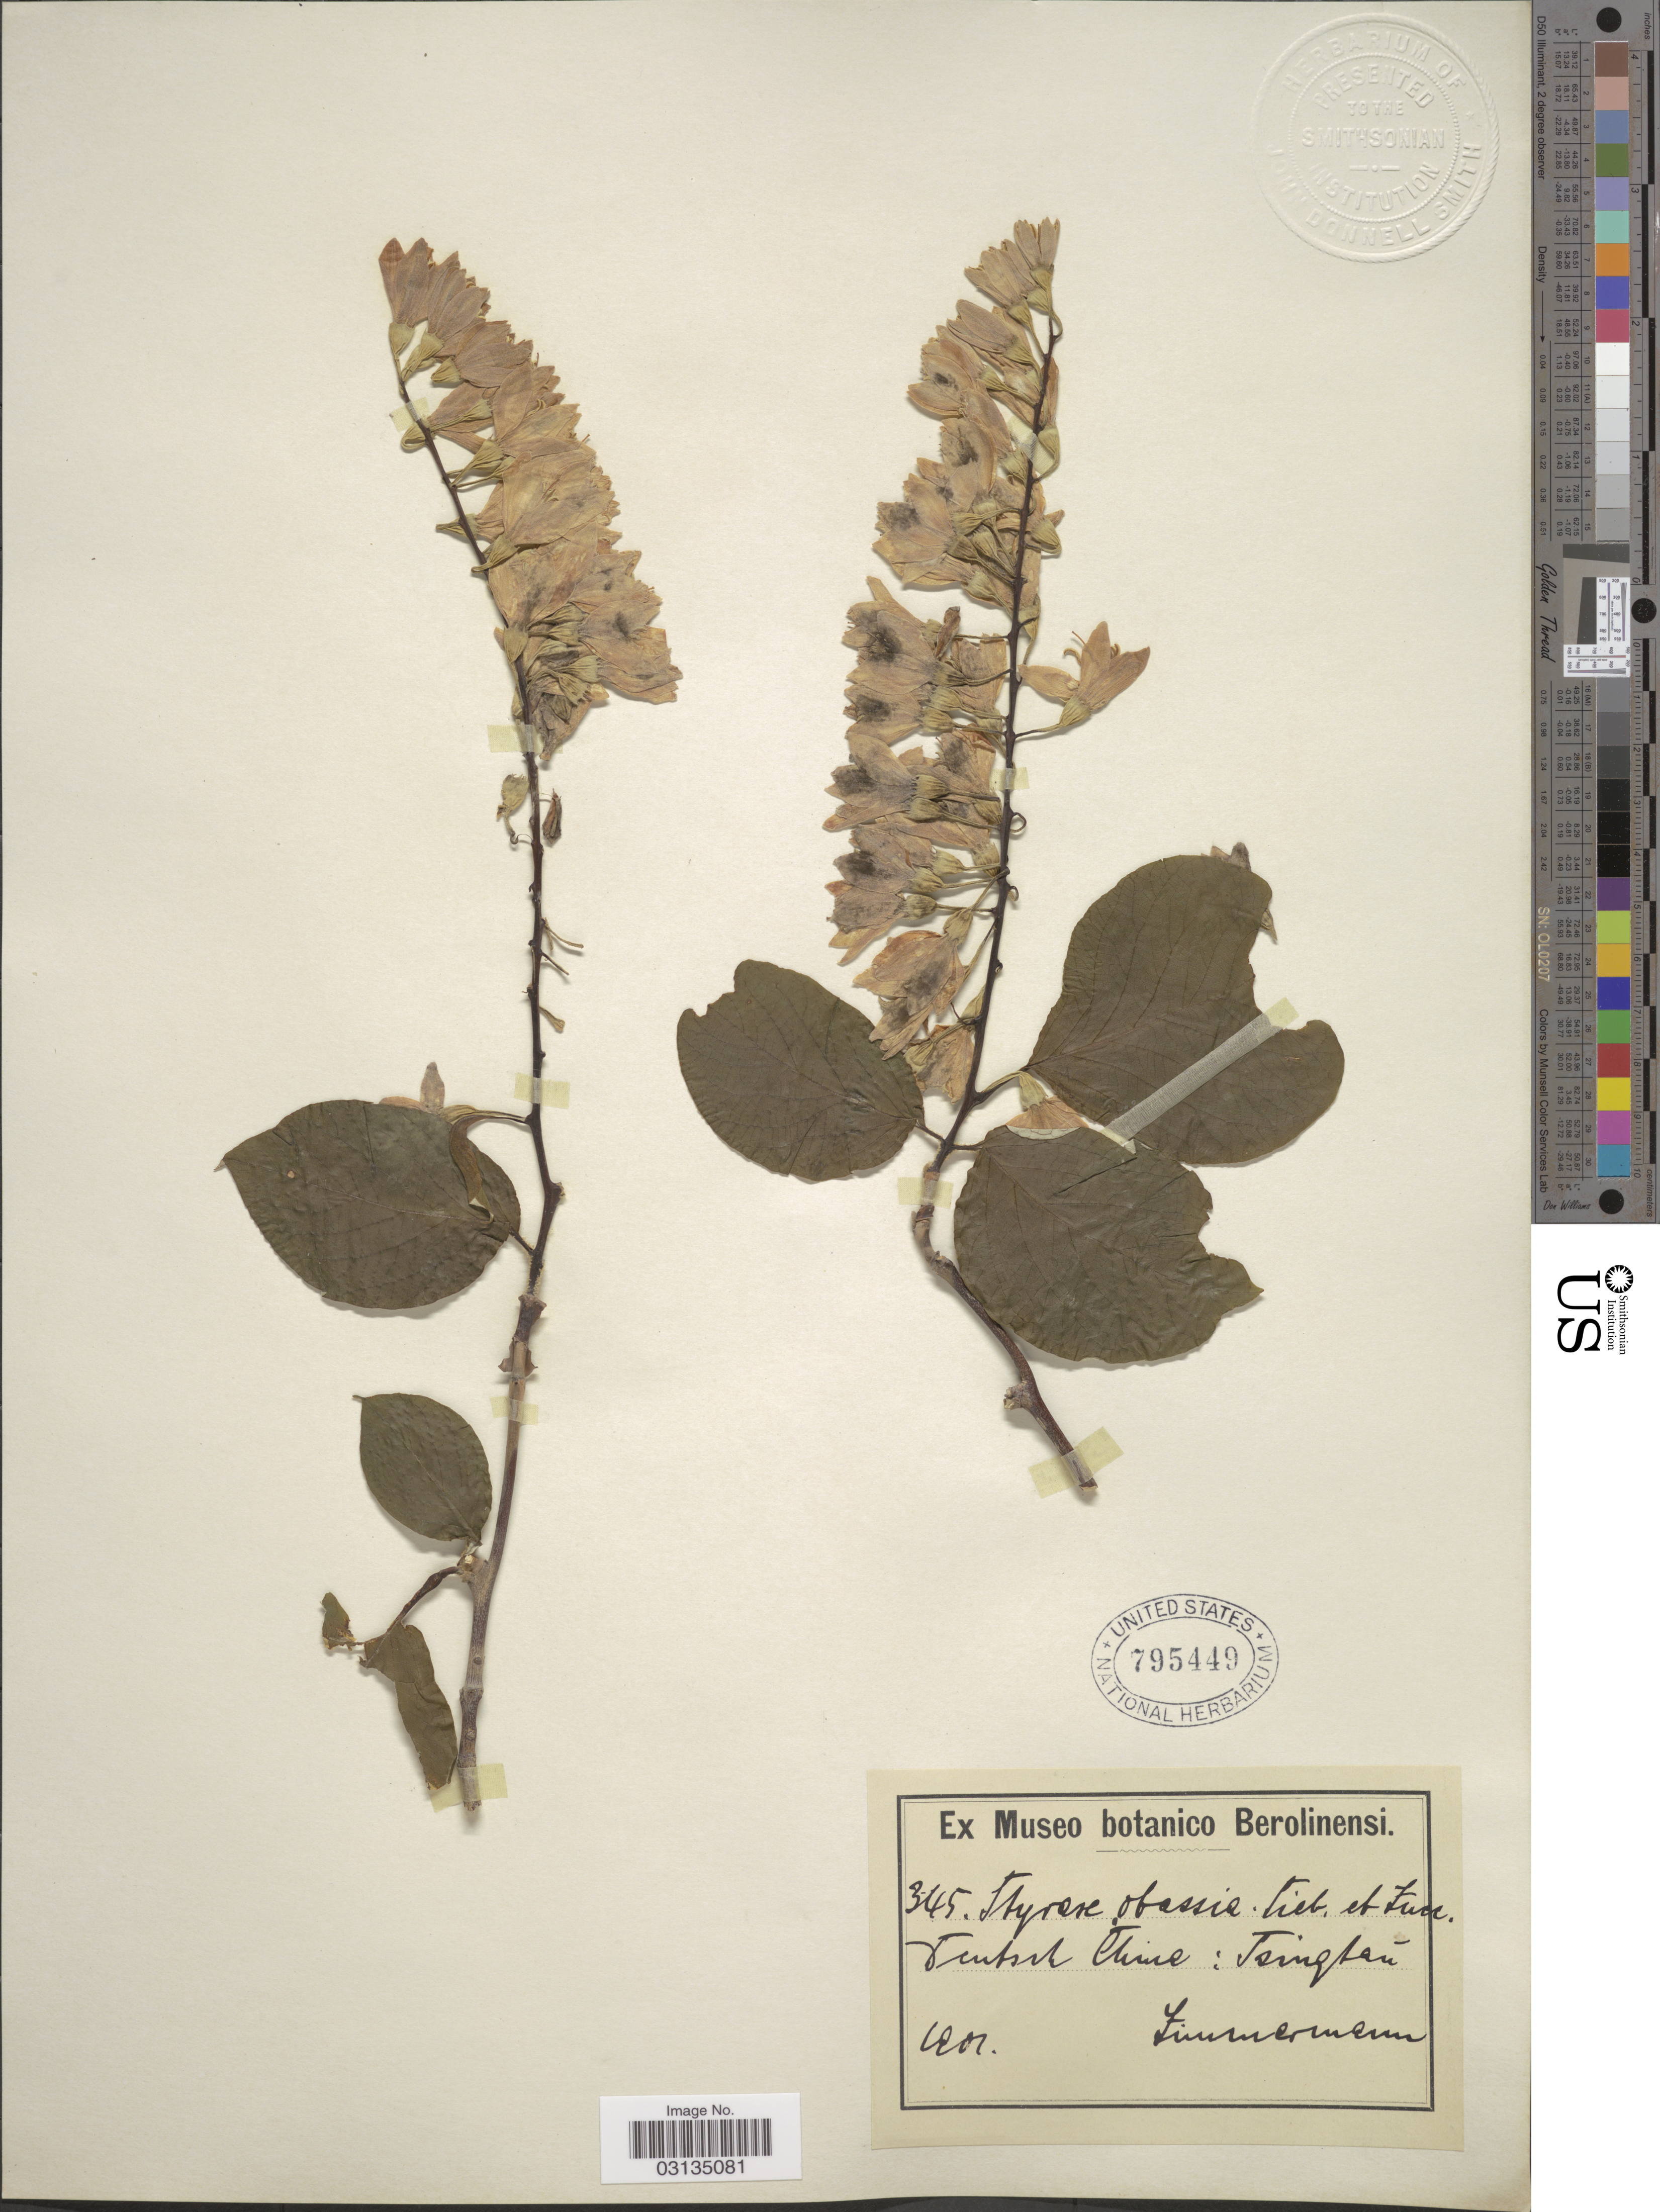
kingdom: Plantae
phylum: Tracheophyta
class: Magnoliopsida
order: Ericales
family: Styracaceae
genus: Styrax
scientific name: Styrax obassia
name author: Siebold & Zucc.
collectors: -. Zimmermann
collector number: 345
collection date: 1901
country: China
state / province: Shandong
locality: Deutsch China: Tsingtau.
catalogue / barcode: US 795449